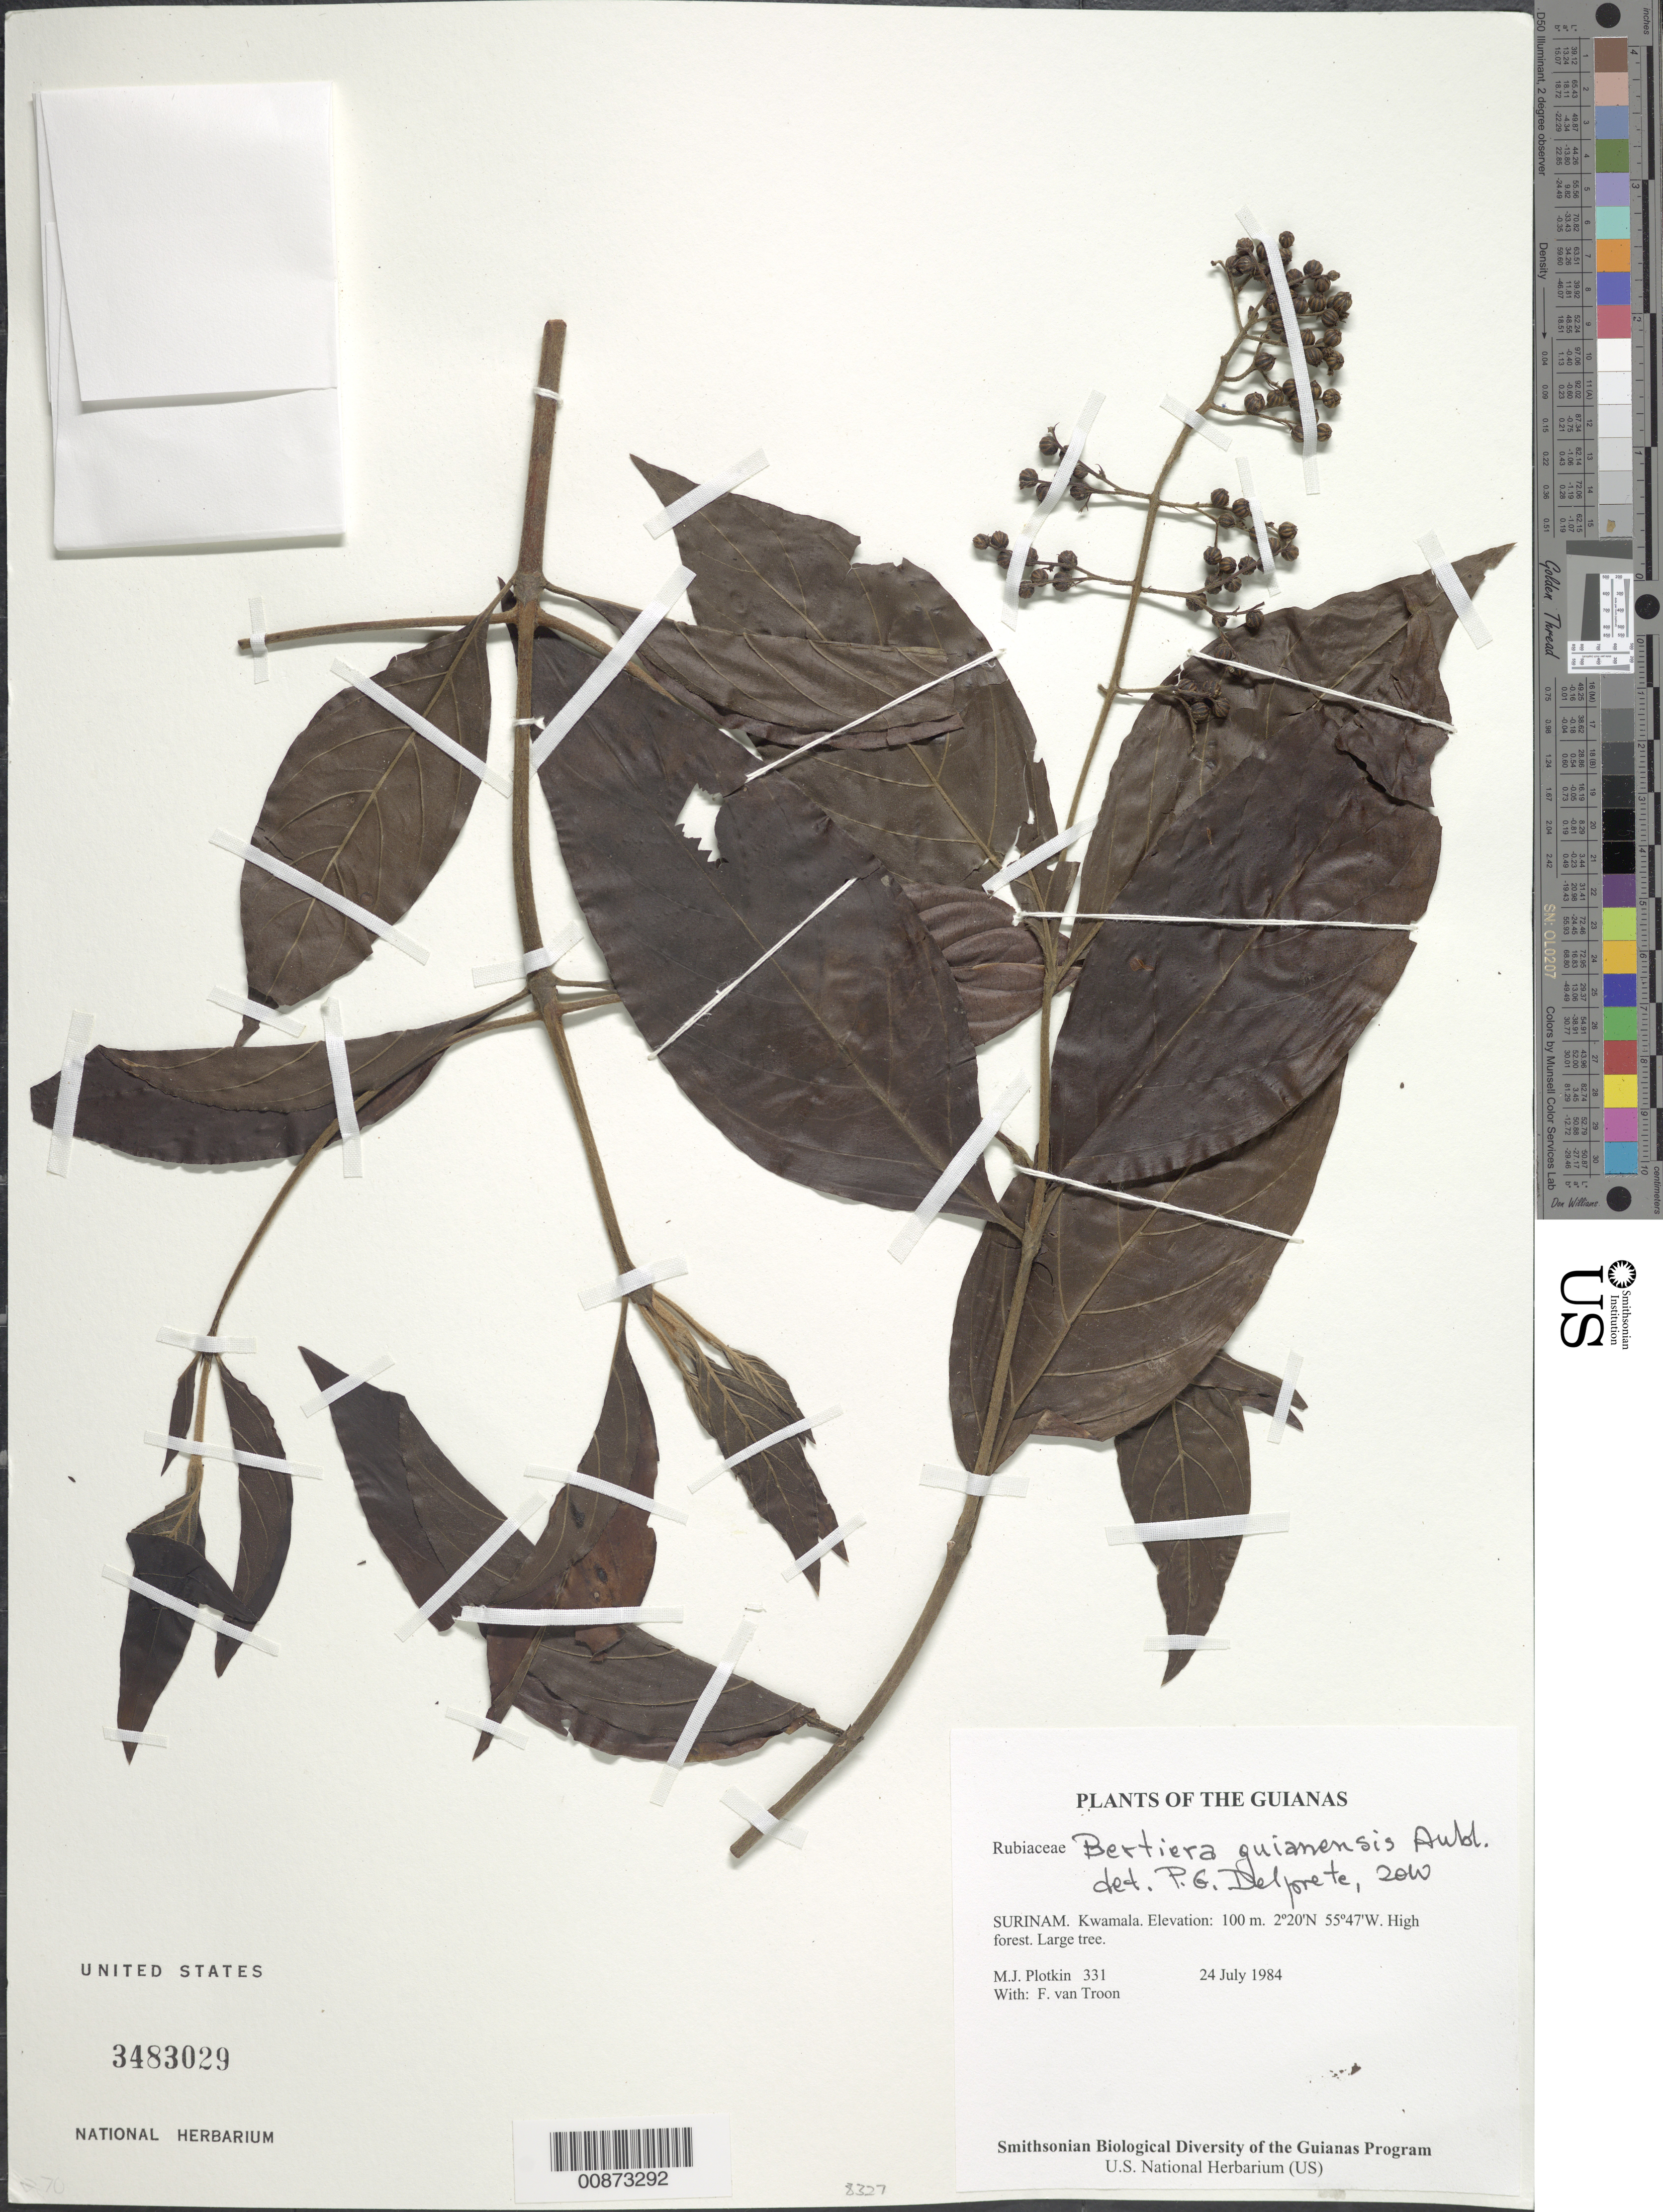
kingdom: Plantae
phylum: Tracheophyta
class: Magnoliopsida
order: Gentianales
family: Rubiaceae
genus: Bertiera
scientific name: Bertiera guianensis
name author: Aubl.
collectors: M. Plotkin & F. Van Troon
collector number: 331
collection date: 1984-07-24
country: Suriname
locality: The Guianas, Kwamala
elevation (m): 100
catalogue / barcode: US 3483029